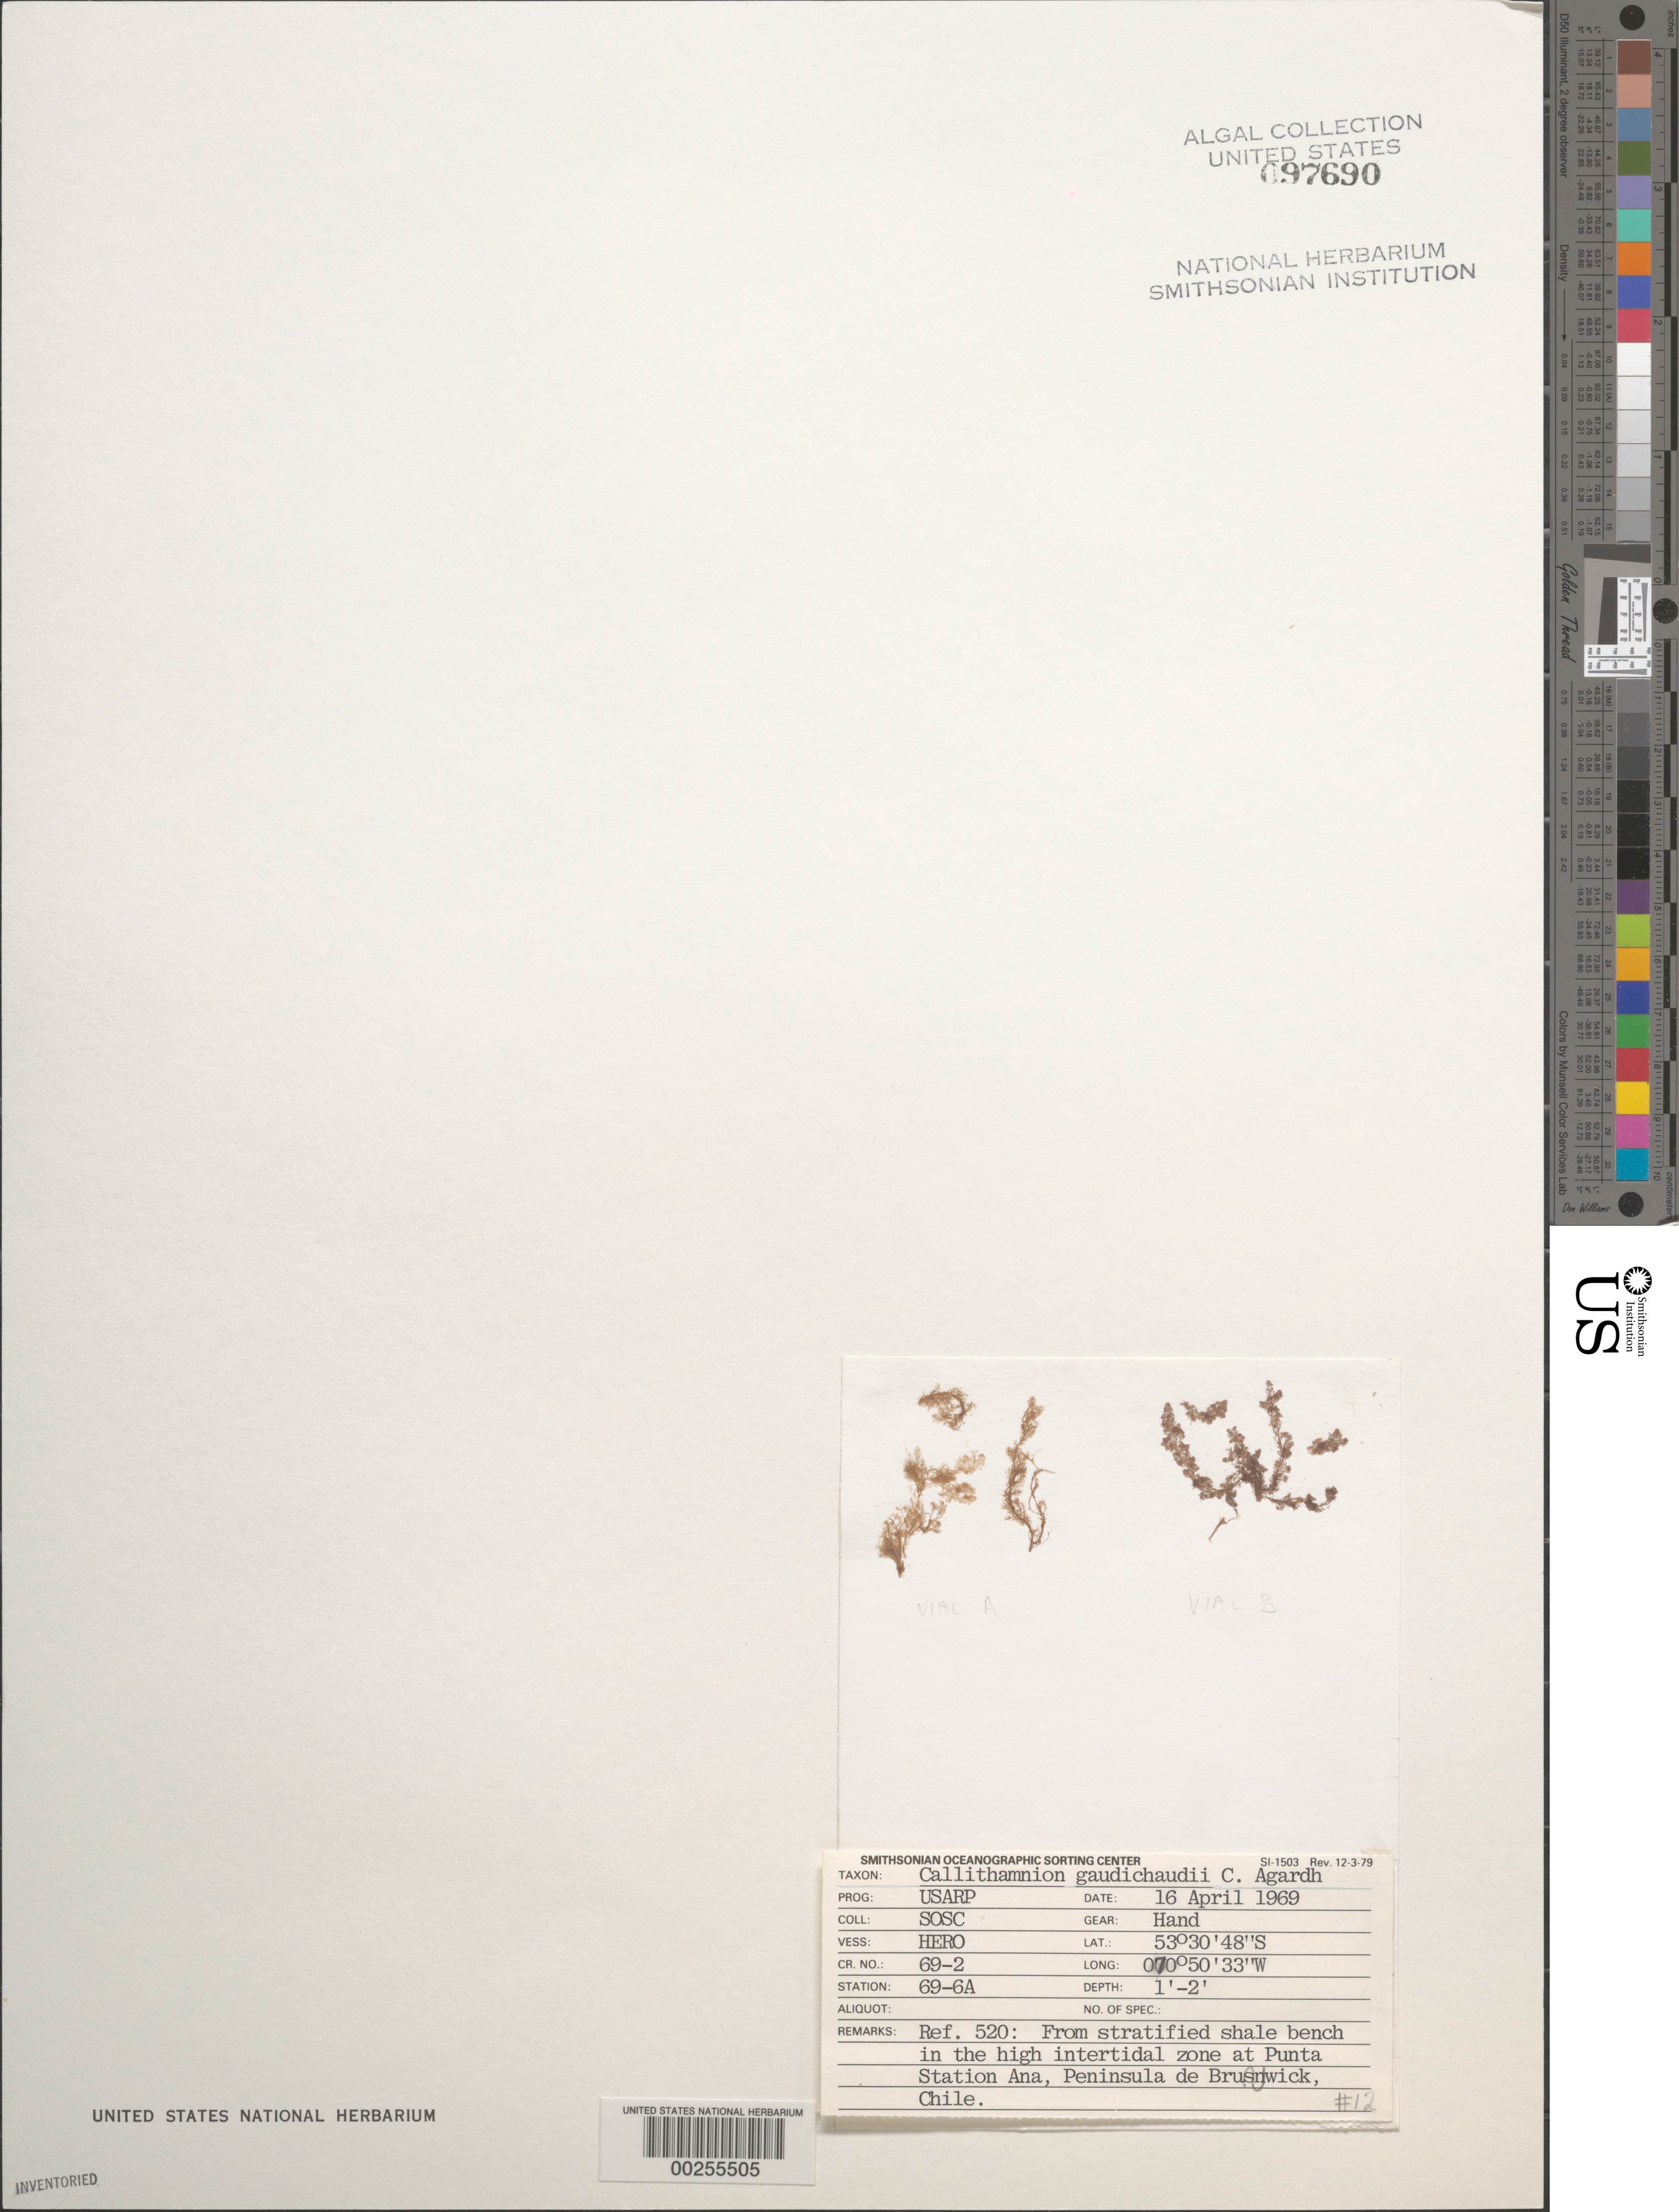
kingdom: Plantae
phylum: Rhodophyta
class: Florideophyceae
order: Ceramiales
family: Callithamniaceae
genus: Callithamnion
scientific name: Callithamnion gaudichaudii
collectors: SOSC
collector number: Station 69-9a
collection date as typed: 16 Apr 1969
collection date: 1969-04-16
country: Chile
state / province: Magallanes y de la Antártica Chilena (XII)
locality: Peninsula de brunswick, punta station ana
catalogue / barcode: US 97690